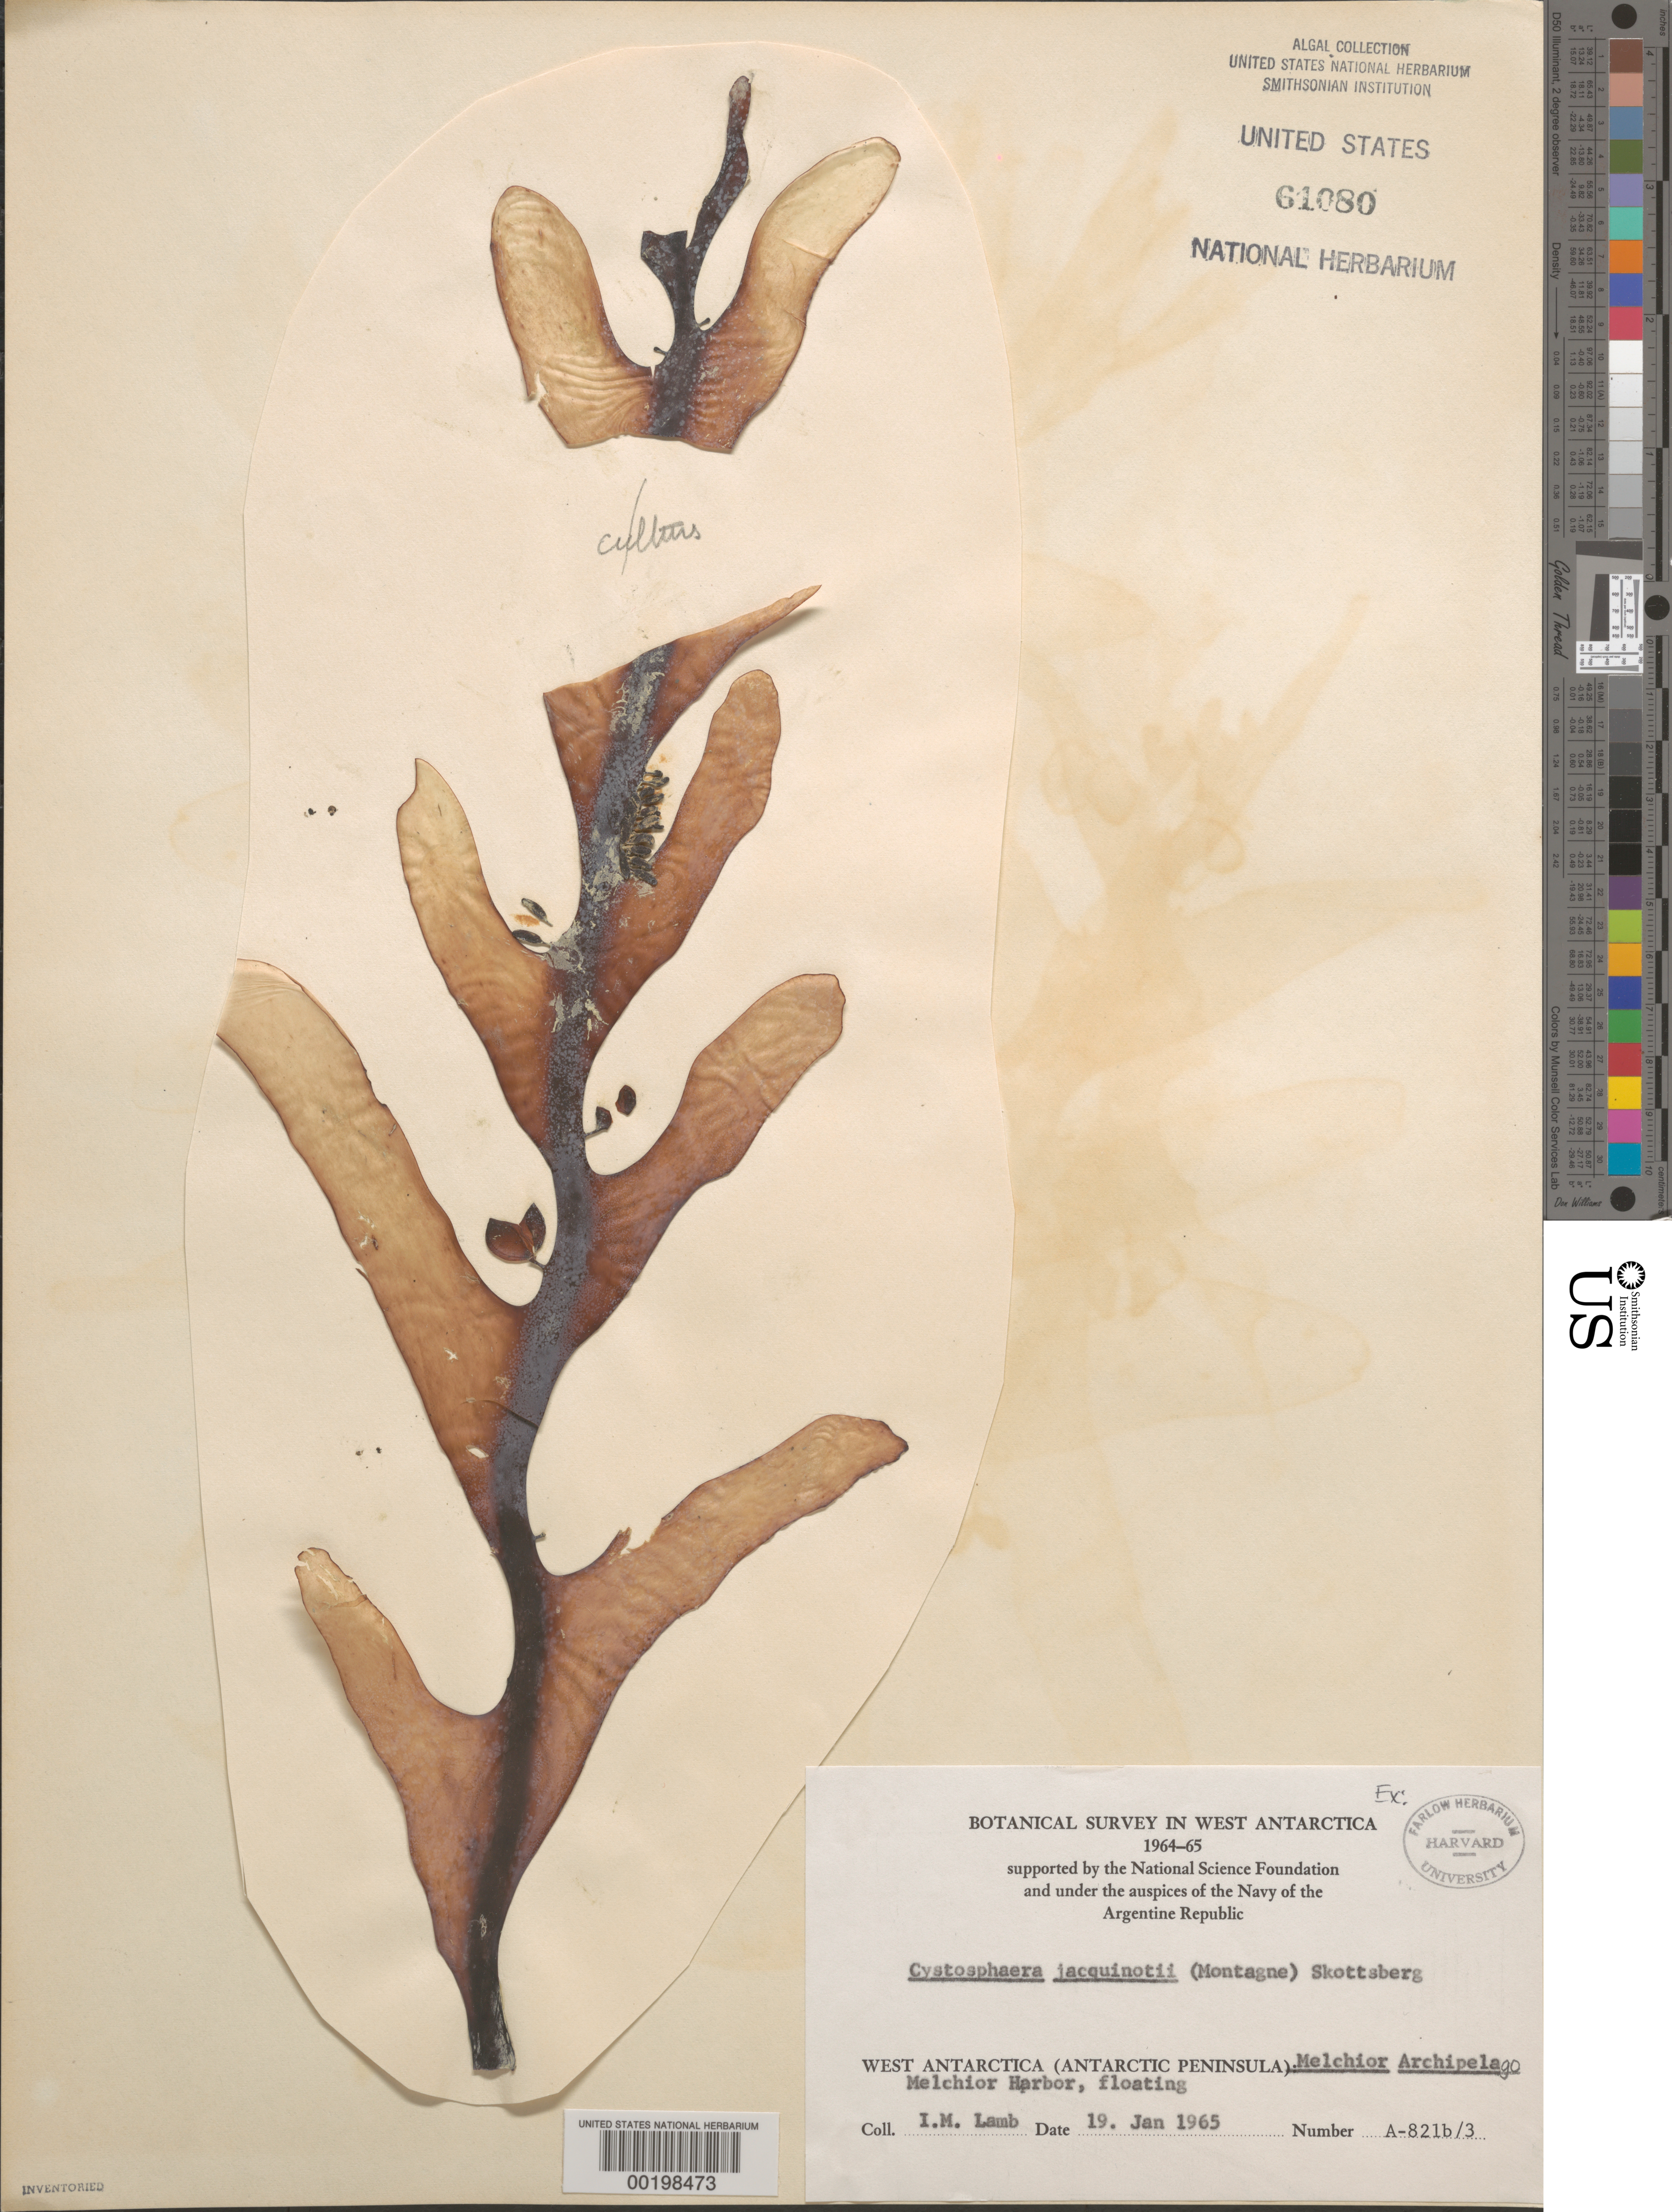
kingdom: Chromista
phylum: Ochrophyta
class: Phaeophyceae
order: Fucales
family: Seirococcaceae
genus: Cystosphaera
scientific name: Cystosphaera jacquinotii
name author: (Montagne) Skottsberg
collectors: I. M. Lamb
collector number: A-821b-3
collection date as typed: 19 Jan 1965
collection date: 1965-01-19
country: Antarctica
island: Gamma Island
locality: Melchior Harbor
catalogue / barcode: US 61080